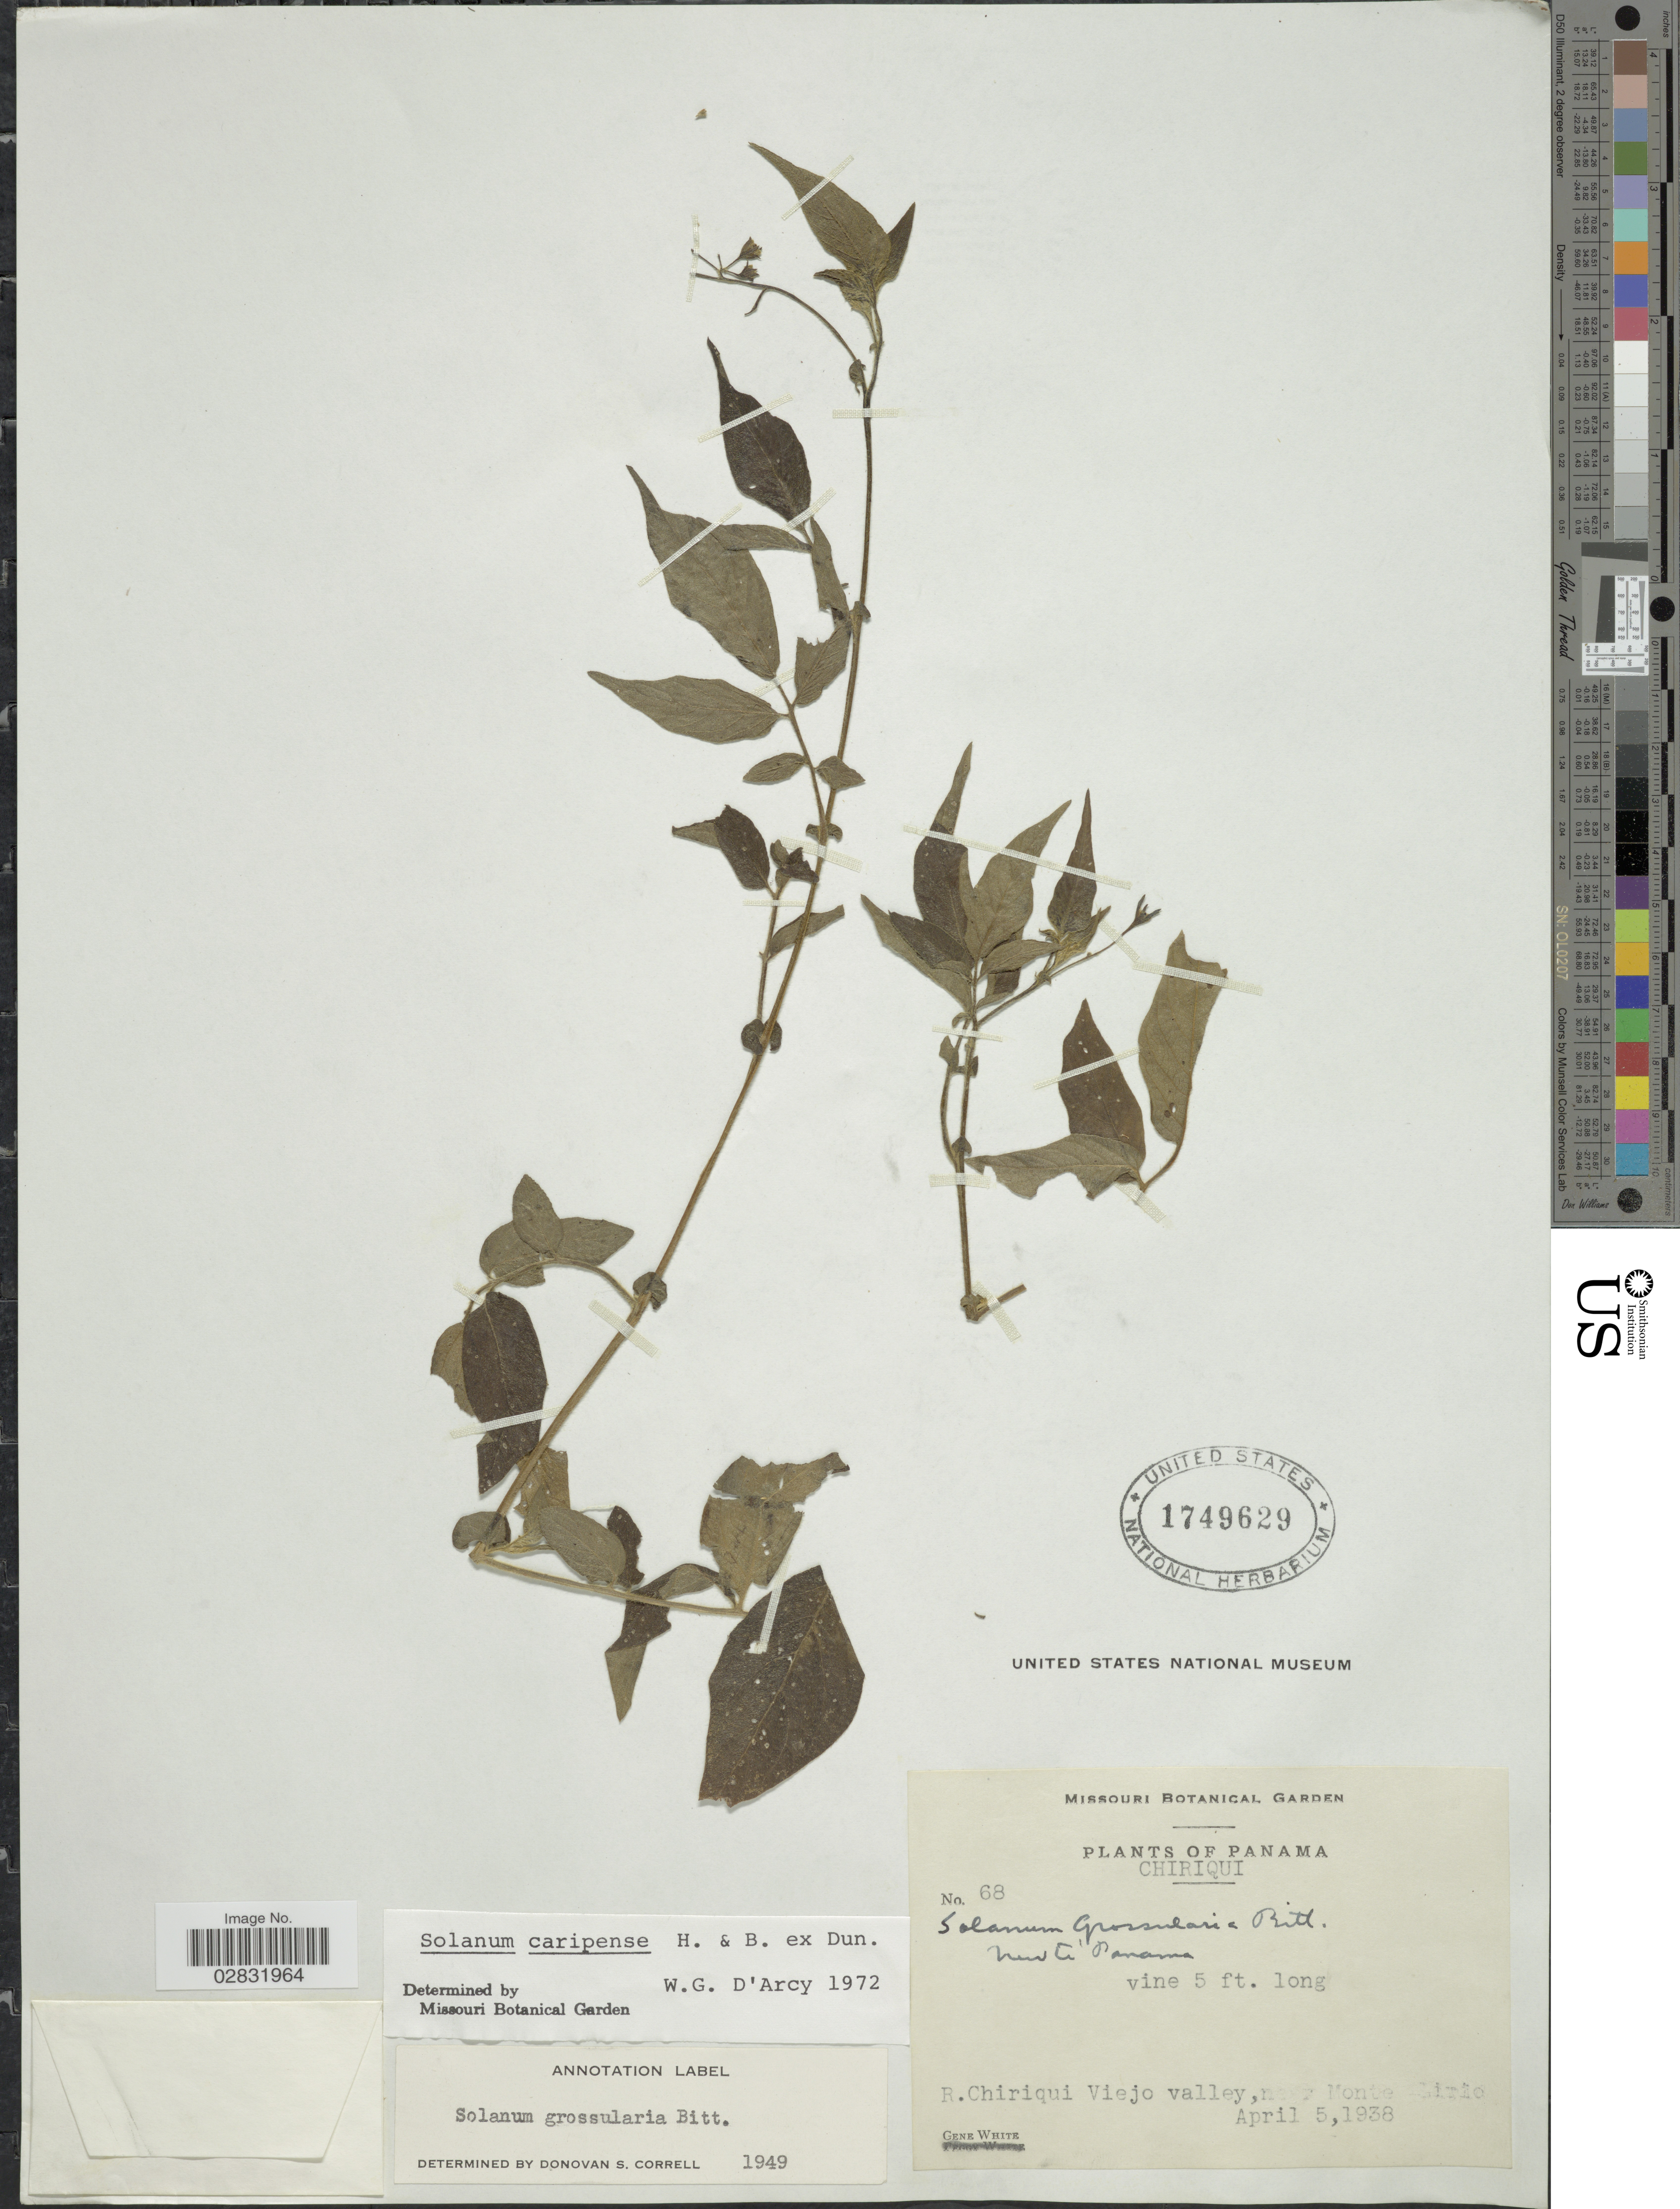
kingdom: Plantae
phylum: Tracheophyta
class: Magnoliopsida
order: Solanales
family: Solanaceae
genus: Solanum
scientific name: Solanum caripense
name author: Humb. & Bonpl. ex Dunal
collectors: G. White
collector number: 68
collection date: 1938-04-05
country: Panama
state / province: Chiriqui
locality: R. Chiriqui Viejo valley, near Monte Lirio.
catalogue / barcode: US 1749629